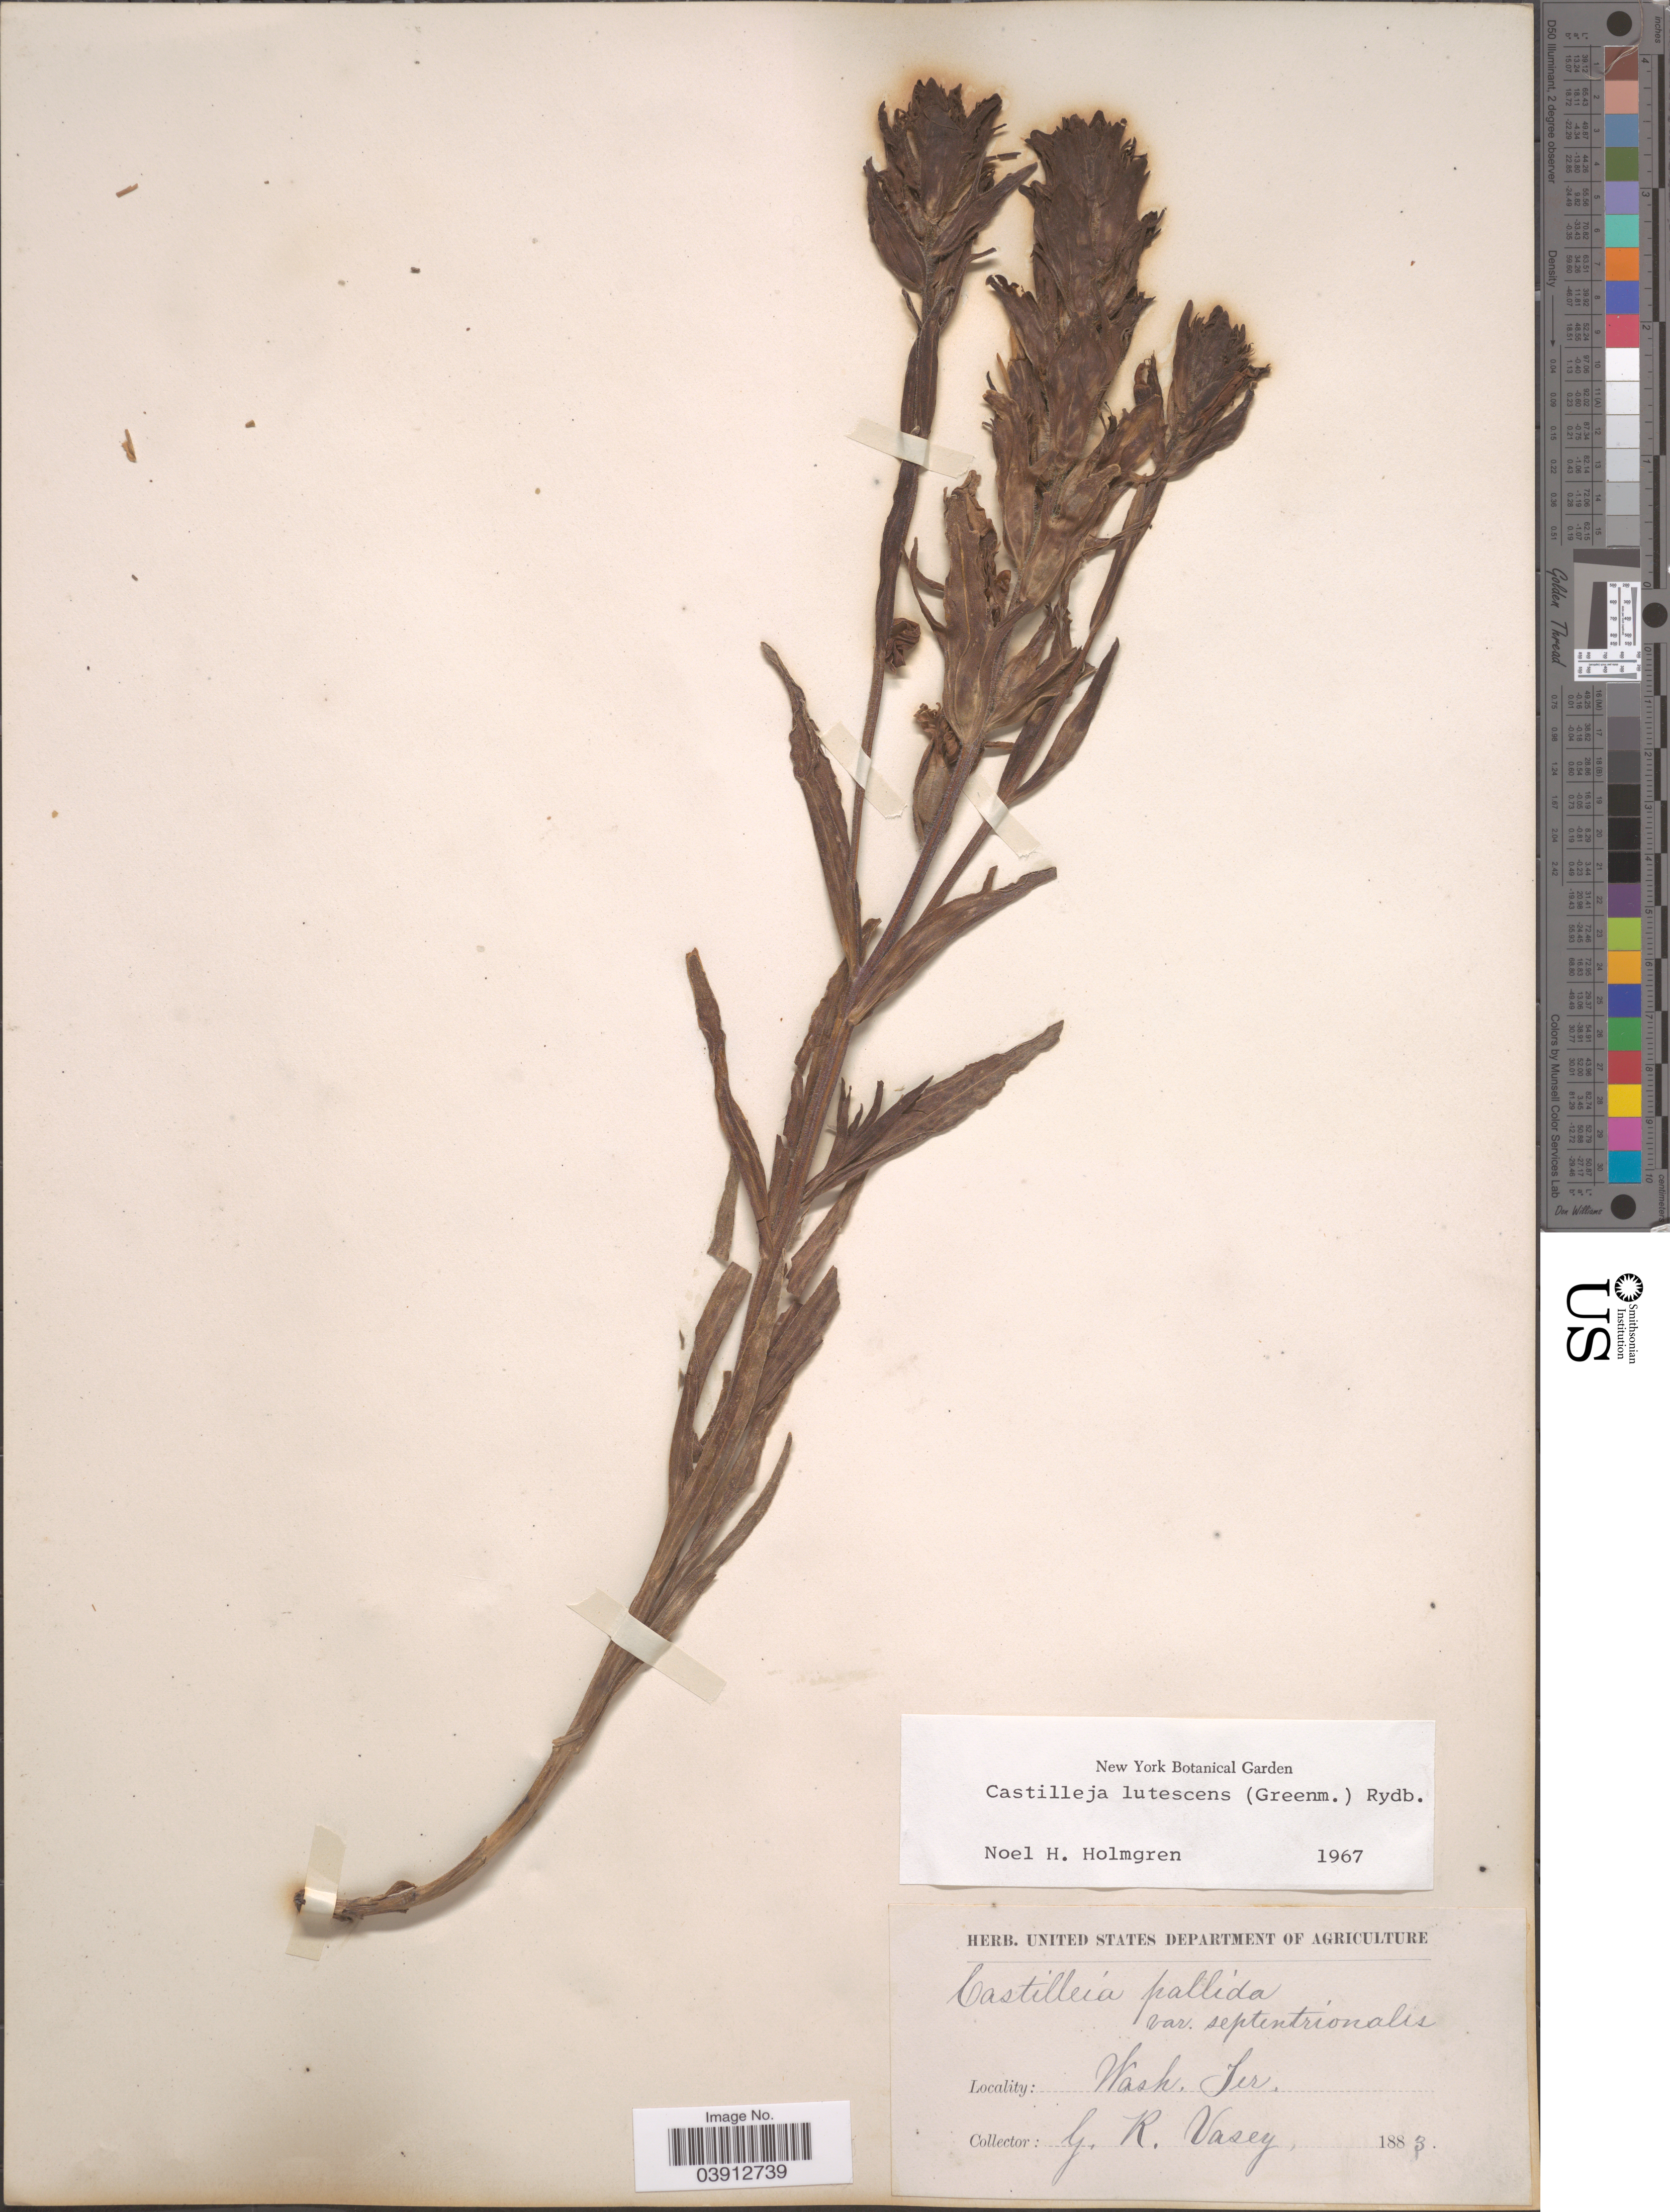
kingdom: Plantae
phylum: Tracheophyta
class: Magnoliopsida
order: Lamiales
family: Orobanchaceae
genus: Castilleja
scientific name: Castilleja lutescens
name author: (Greenm.) Rydb.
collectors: G. R. Vasey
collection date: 1883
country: United States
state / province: Washington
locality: Wash. Ter.